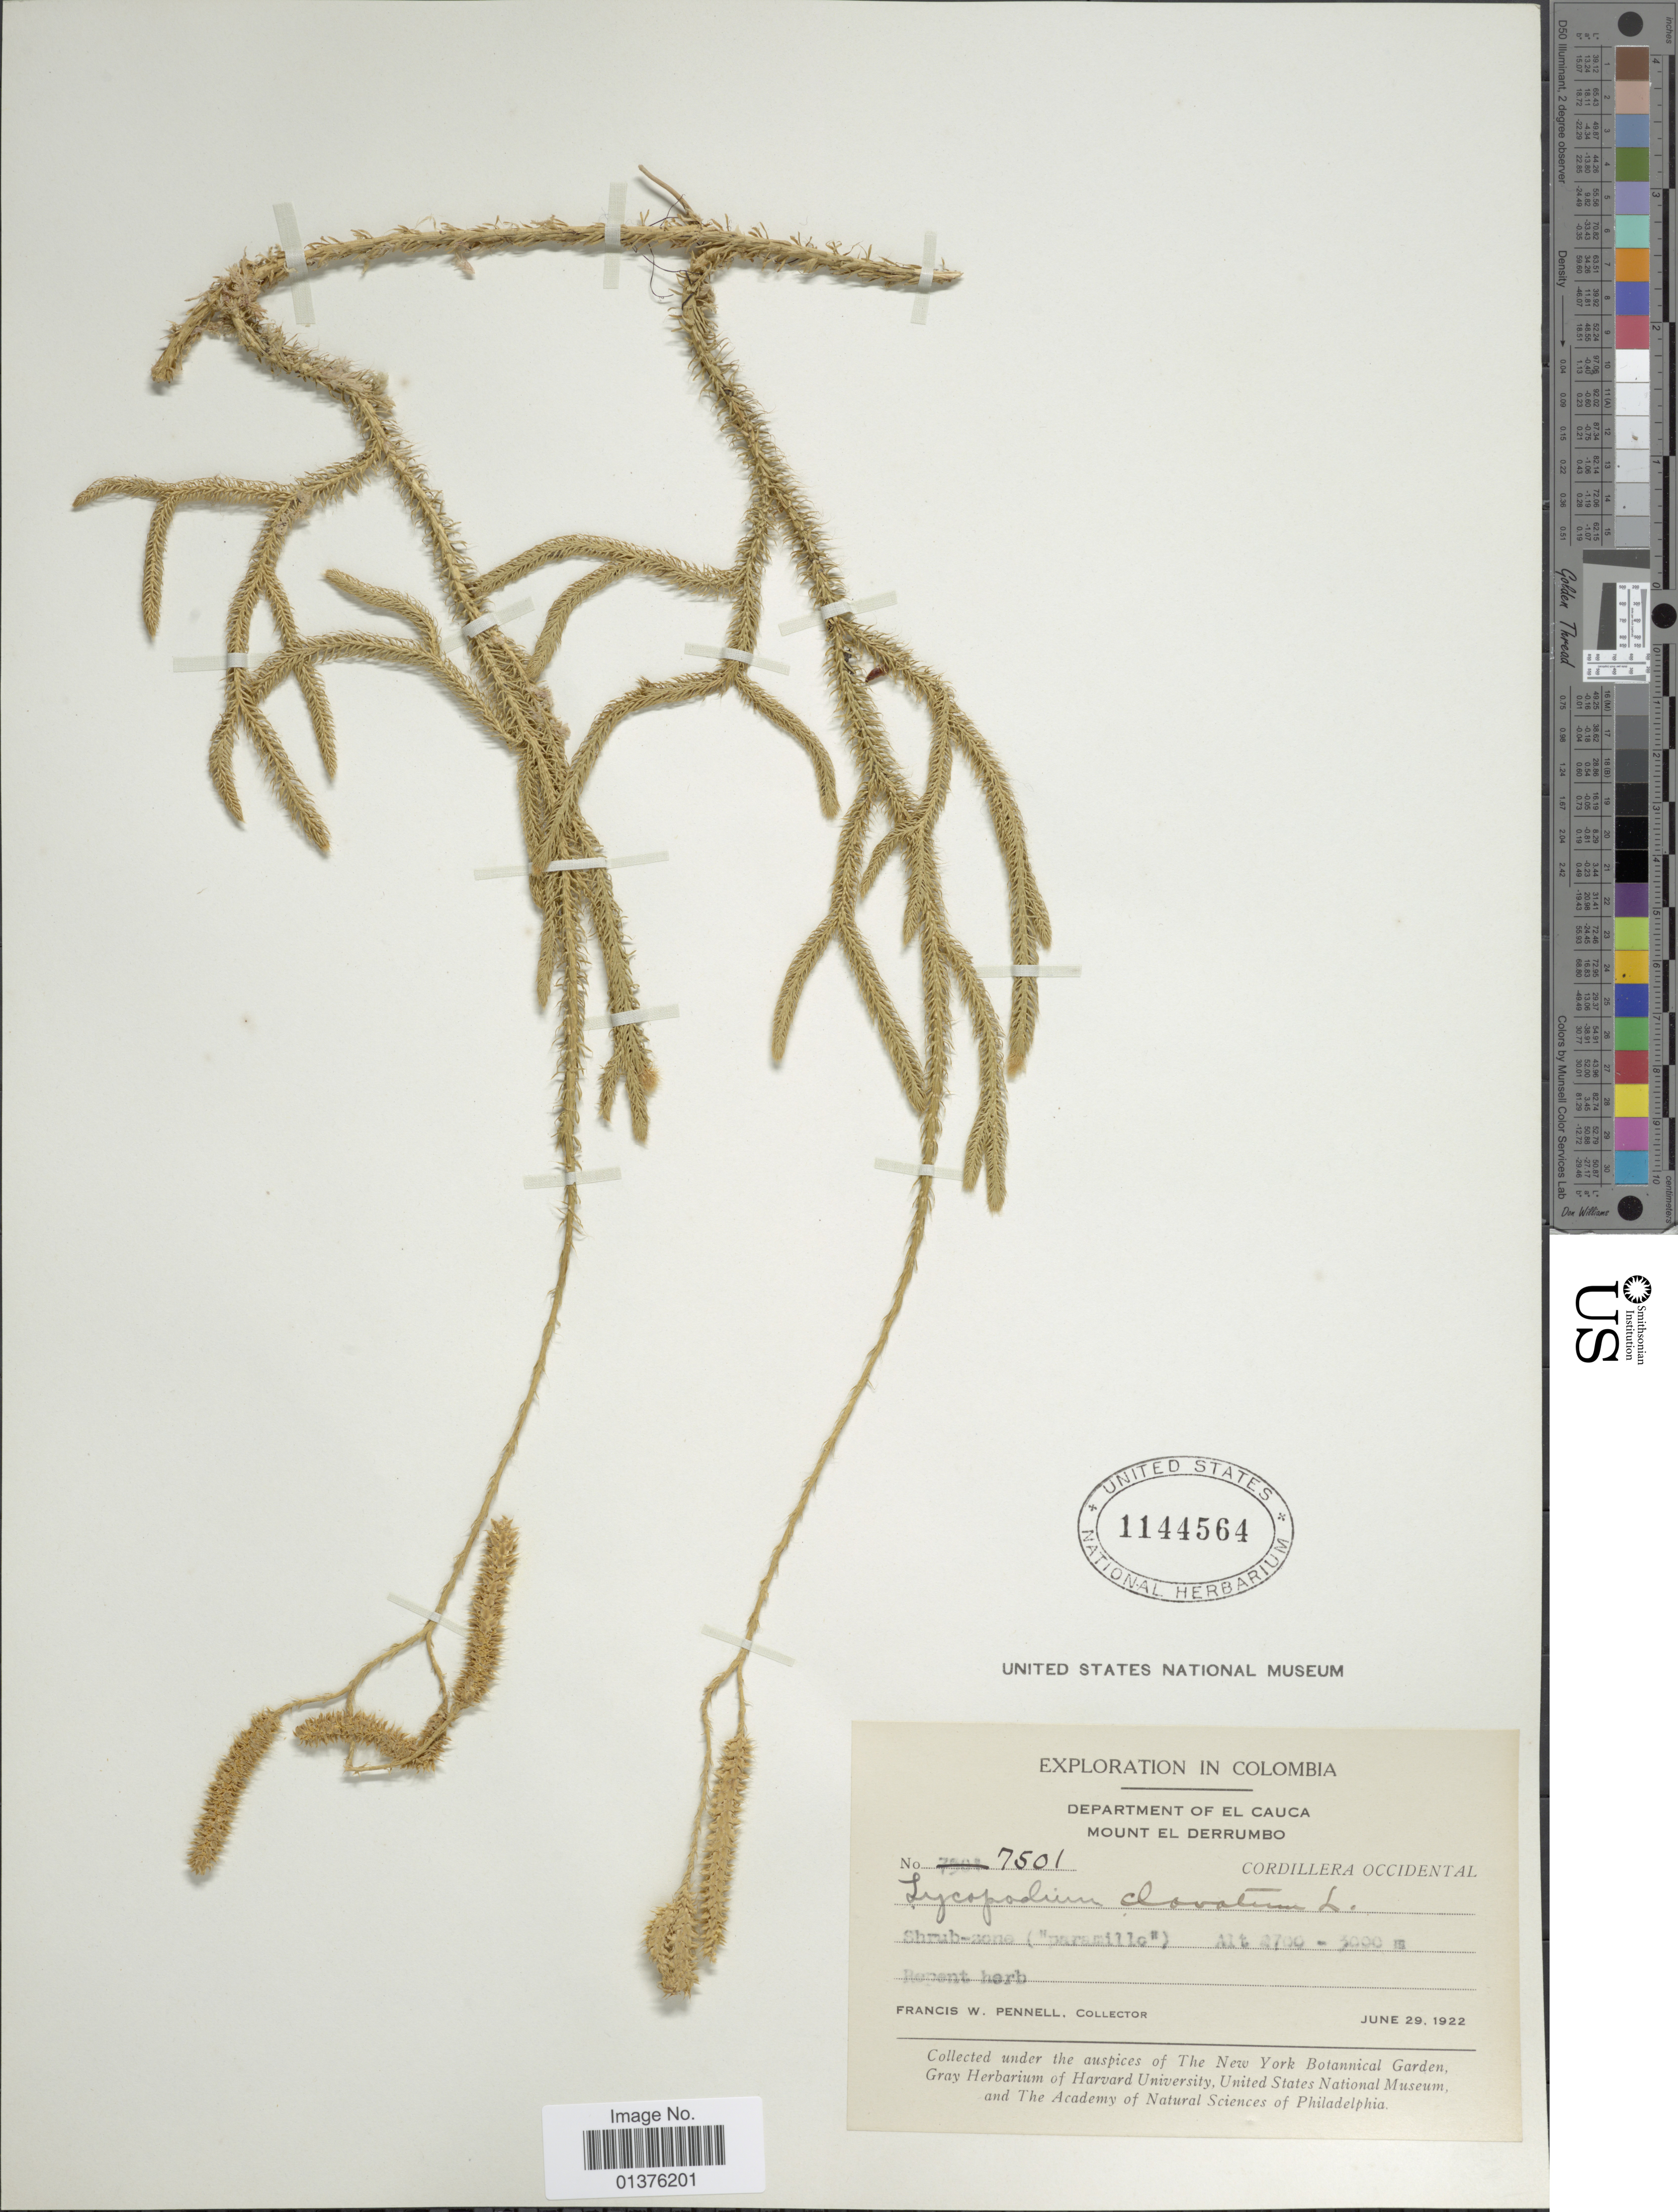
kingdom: Plantae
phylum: Tracheophyta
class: Lycopodiopsida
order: Lycopodiales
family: Lycopodiaceae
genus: Lycopodium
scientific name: Lycopodium clavatum subsp. clavatum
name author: L.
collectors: F. W. Pennell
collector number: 7501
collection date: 1922-06-29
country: Colombia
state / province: Valle del Cauca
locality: Mount el Derrumbo, Cordillera occidental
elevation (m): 3000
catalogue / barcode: US 1144564